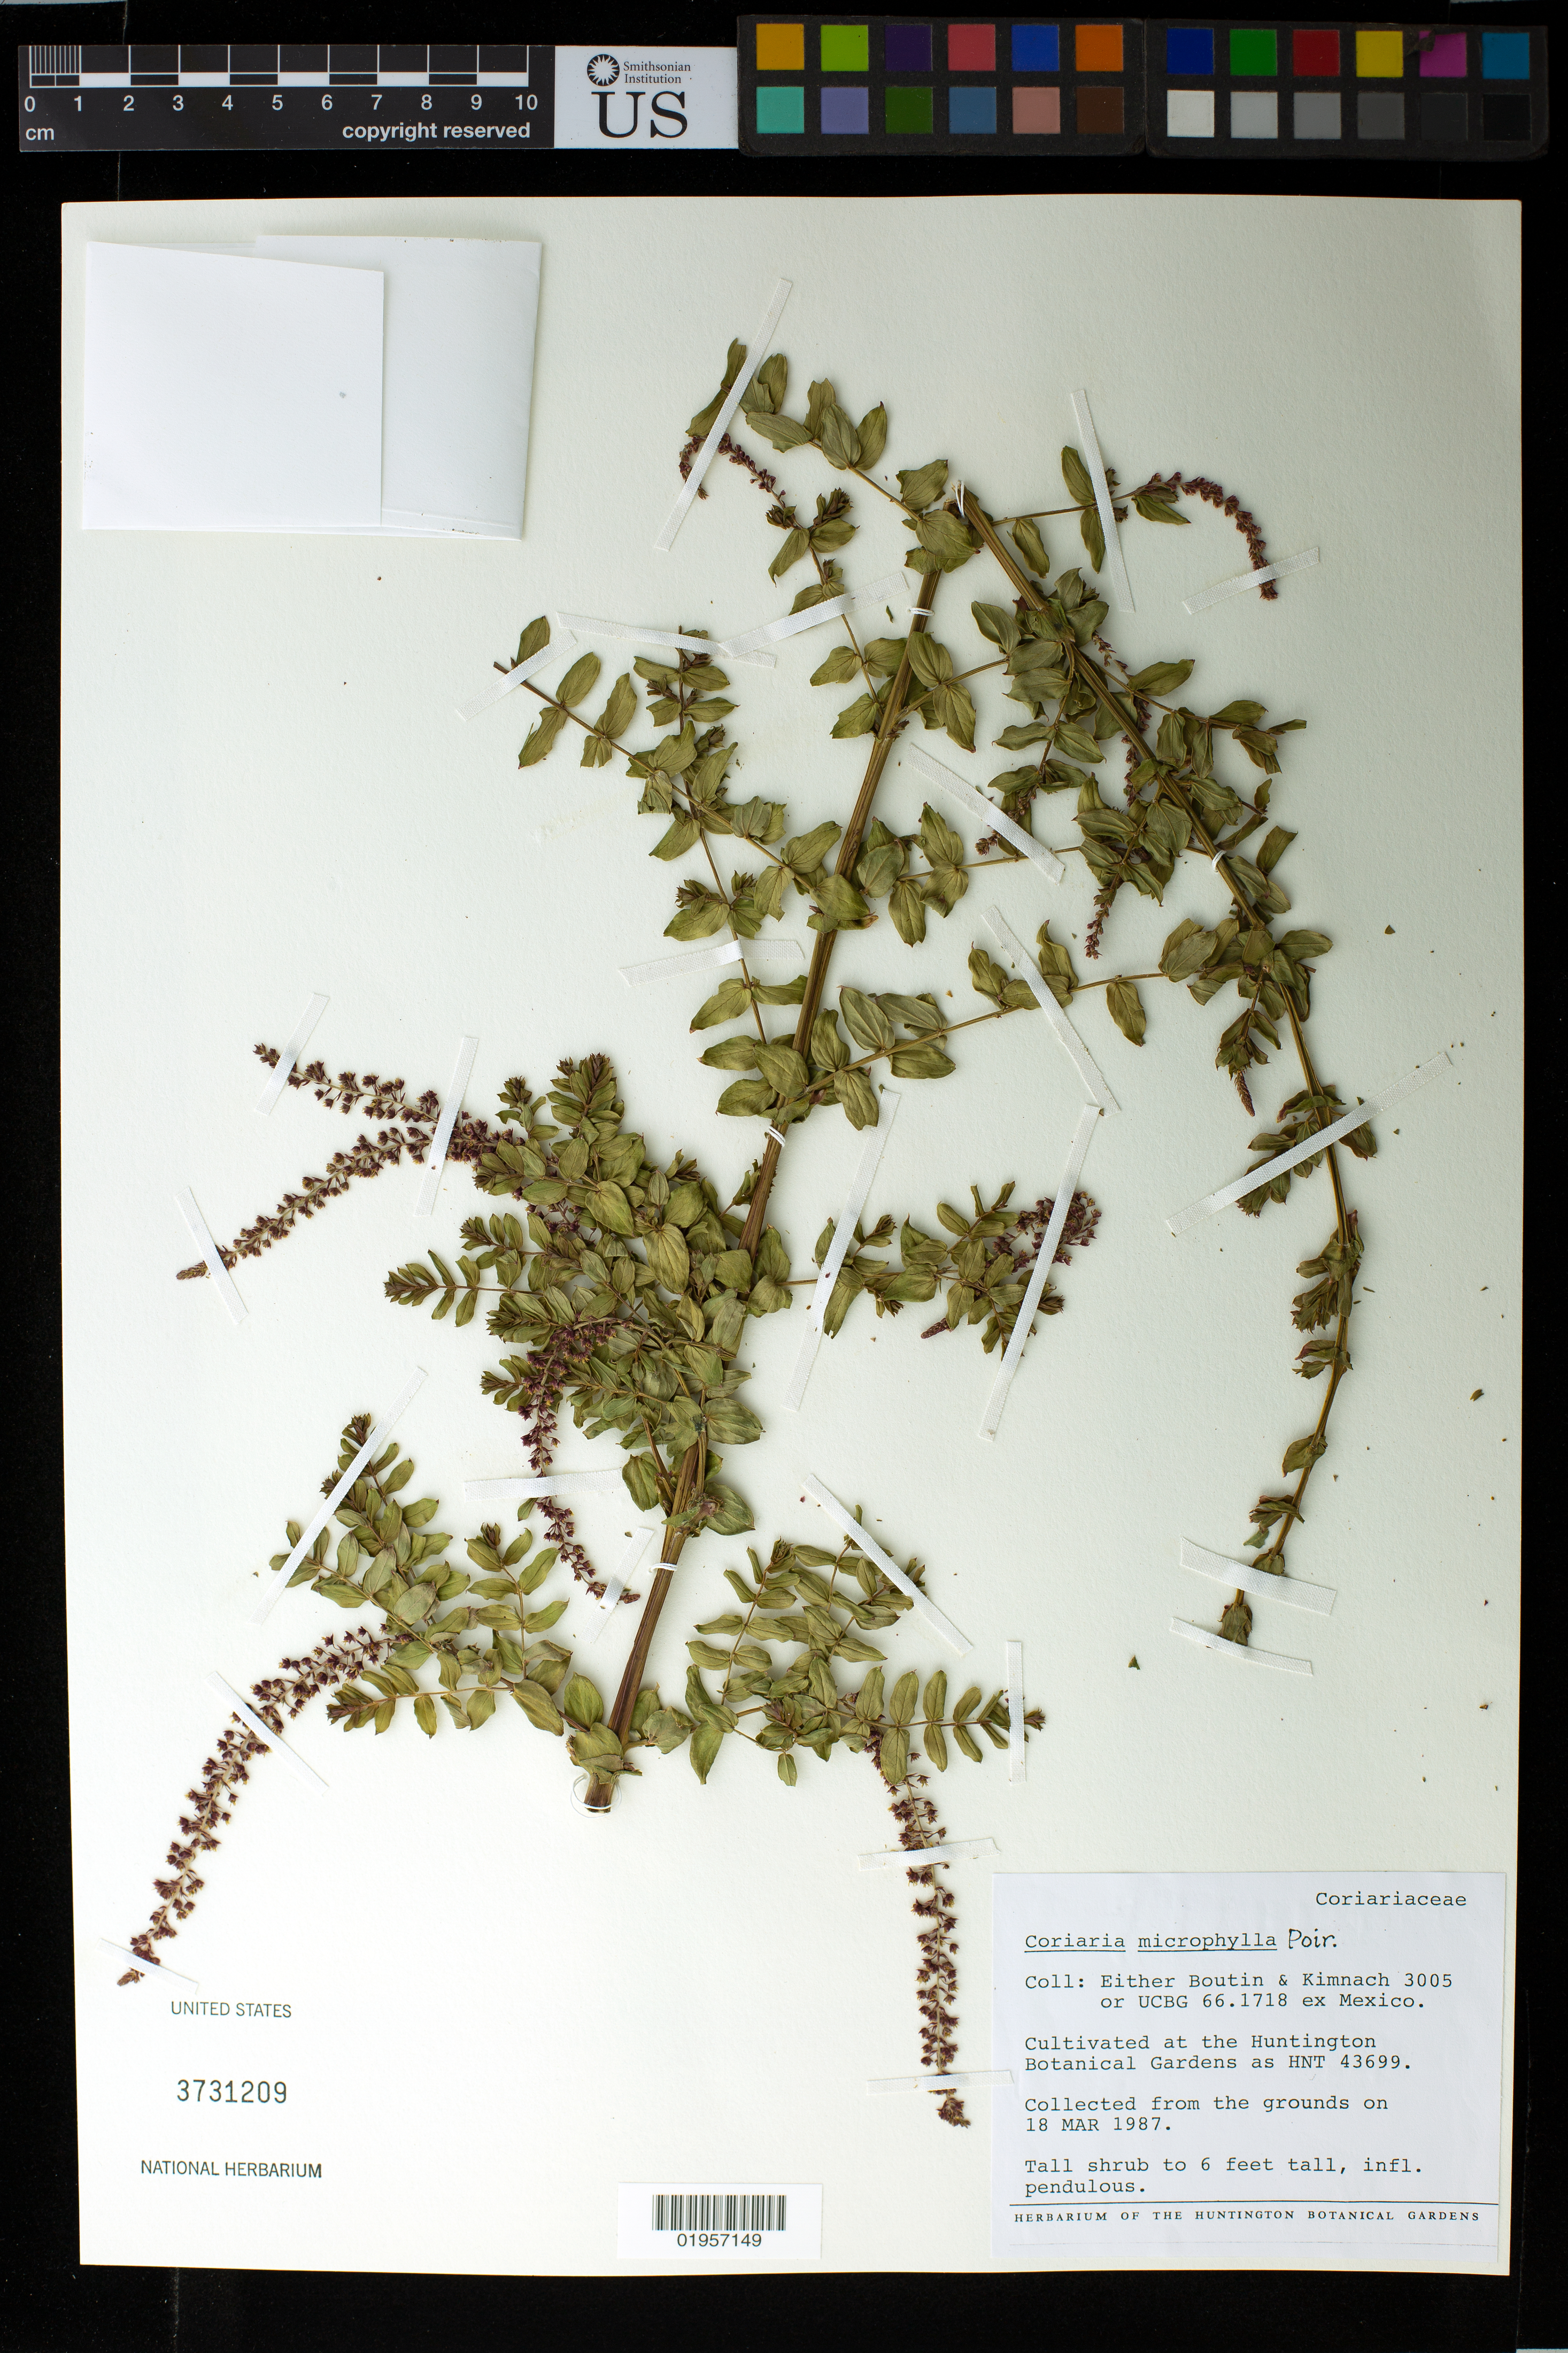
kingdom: Plantae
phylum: Tracheophyta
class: Magnoliopsida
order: Cucurbitales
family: Coriariaceae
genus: Coriaria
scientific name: Coriaria microphylla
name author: Poir.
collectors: -. Boutin & -. Kimnach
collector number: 3005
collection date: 1987-03-18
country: United States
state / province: California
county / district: Los Angeles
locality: Cultivated at Huntington Botanical Gardens, collected from the grounds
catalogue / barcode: US 3731209